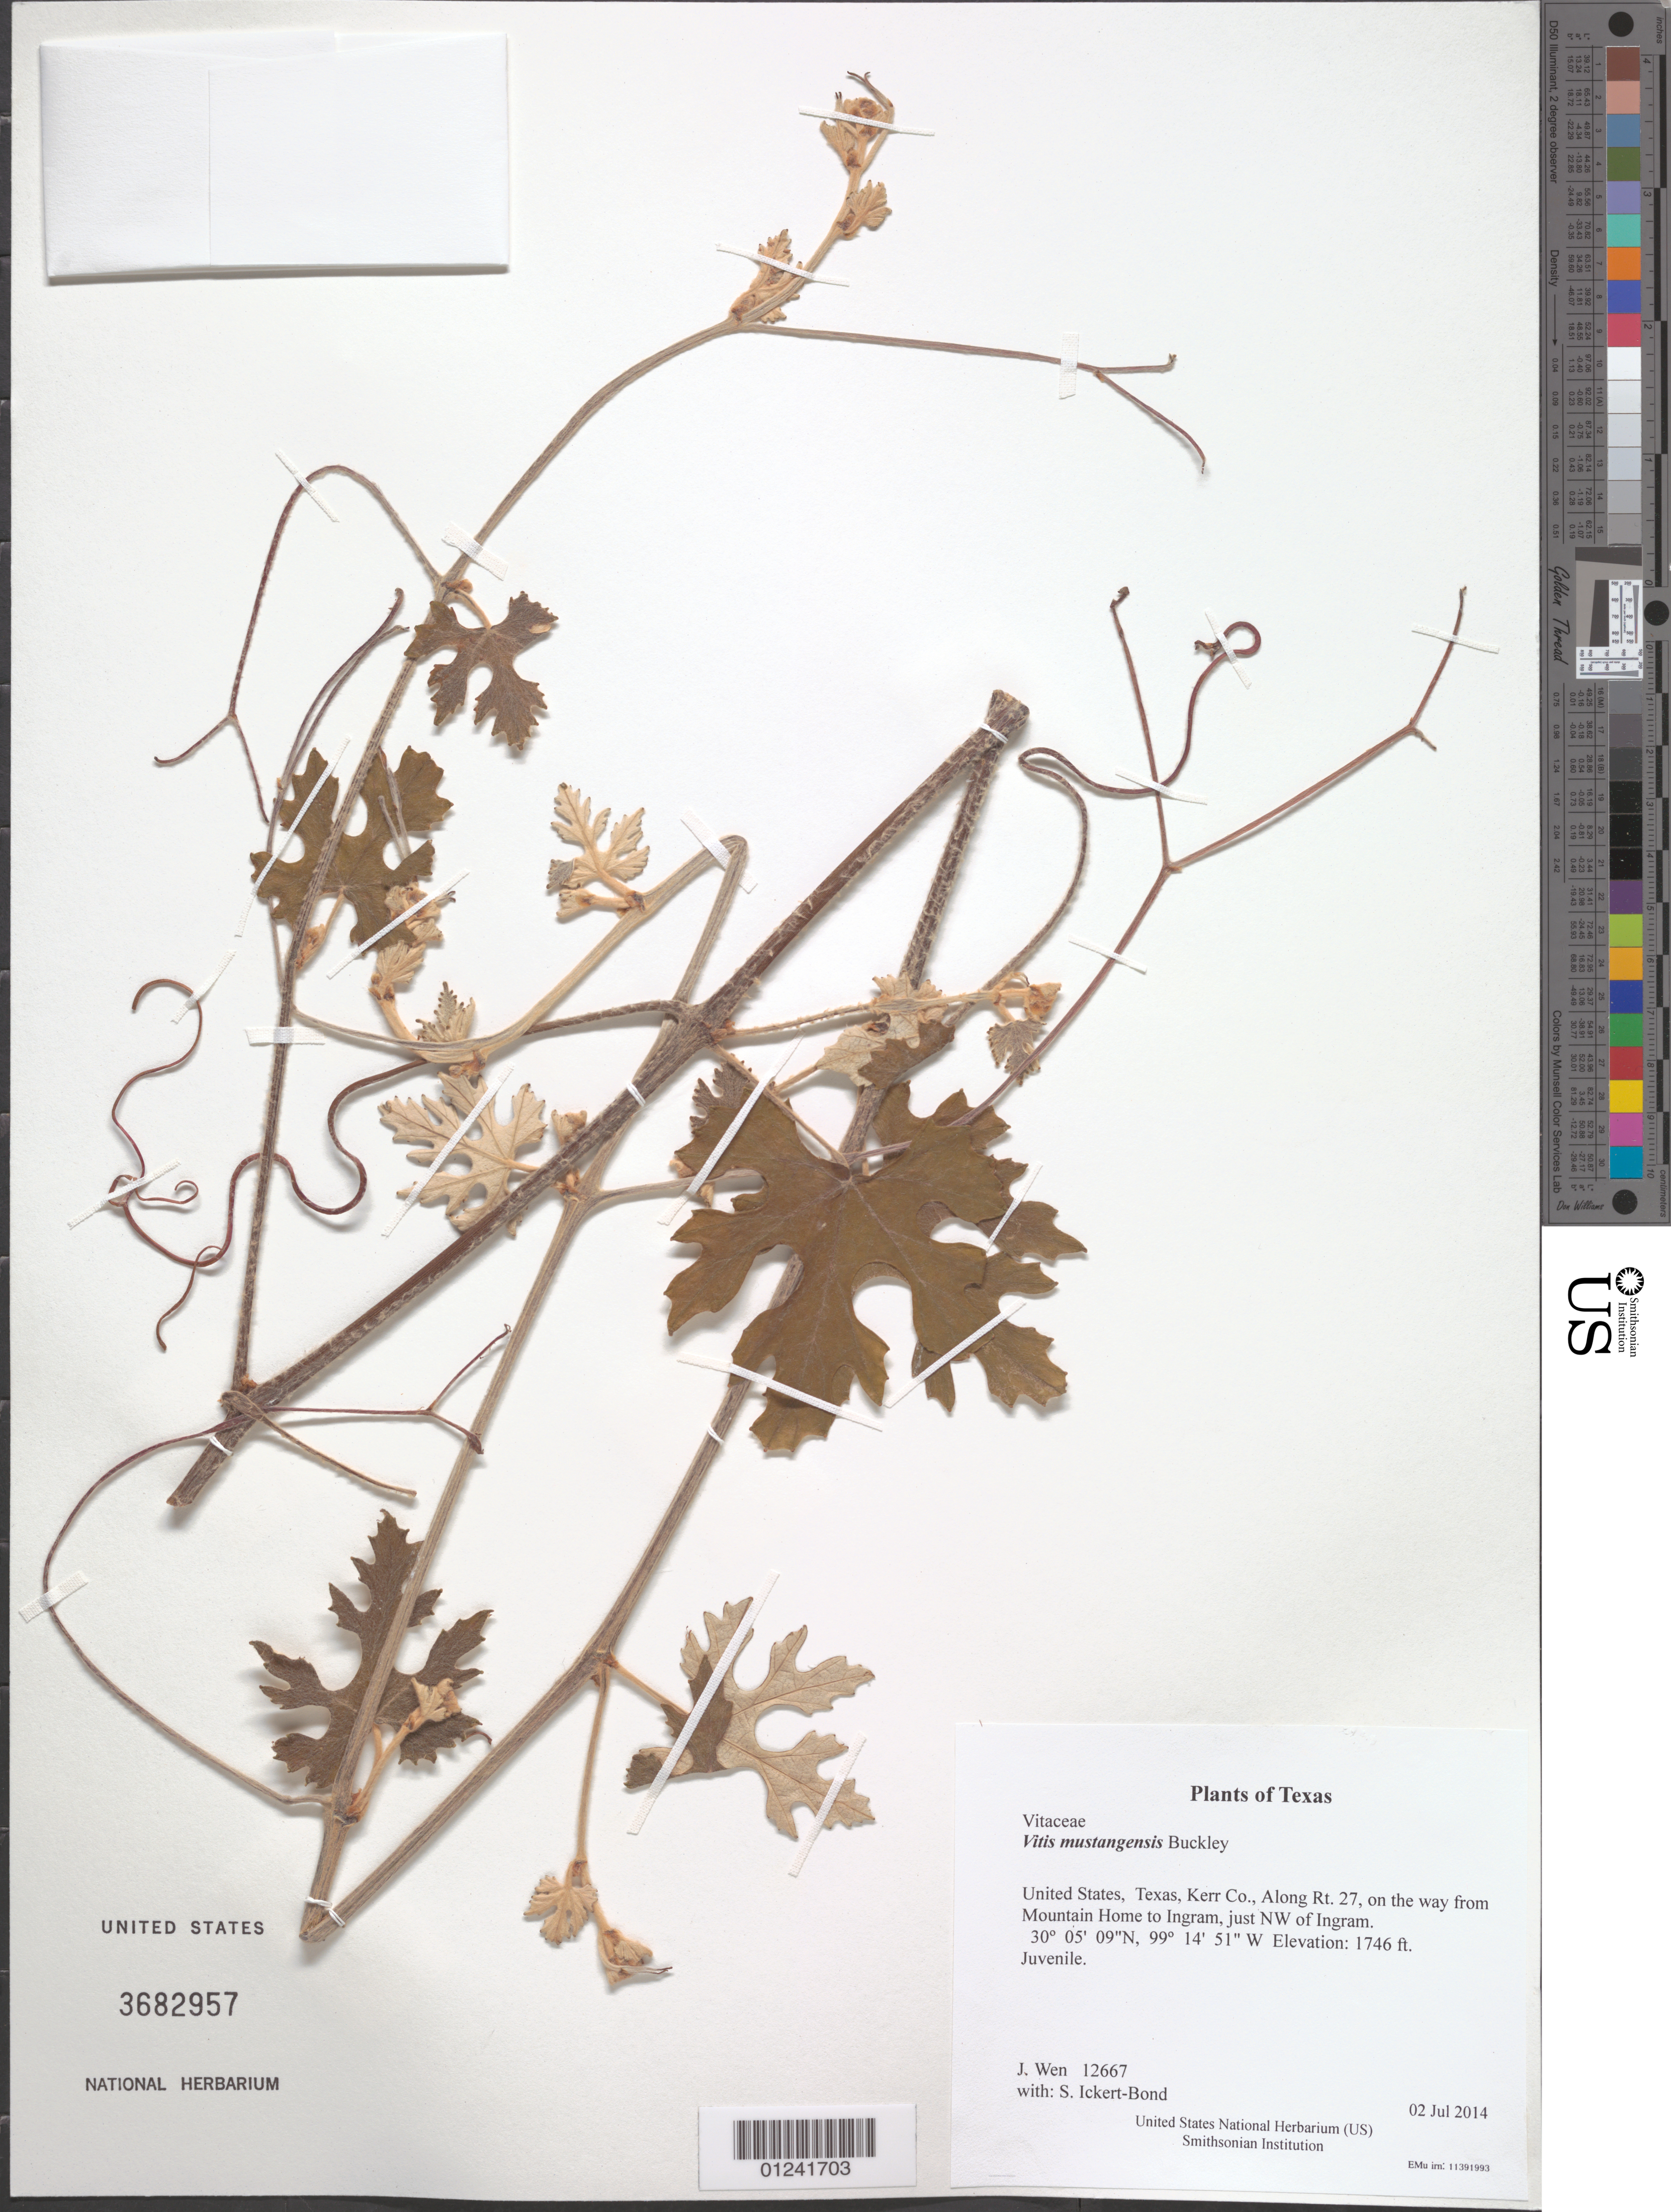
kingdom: Plantae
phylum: Tracheophyta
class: Magnoliopsida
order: Vitales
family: Vitaceae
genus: Vitis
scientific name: Vitis mustangensis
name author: Buckley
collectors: J. Wen & S. Ickert-Bond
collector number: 12667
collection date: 2014-07-02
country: United States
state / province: Texas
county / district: Kerr Co.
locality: Along Rt. 27, on the way from Mountain Home to Ingram, just NW of Ingram.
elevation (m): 532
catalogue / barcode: US 3682957